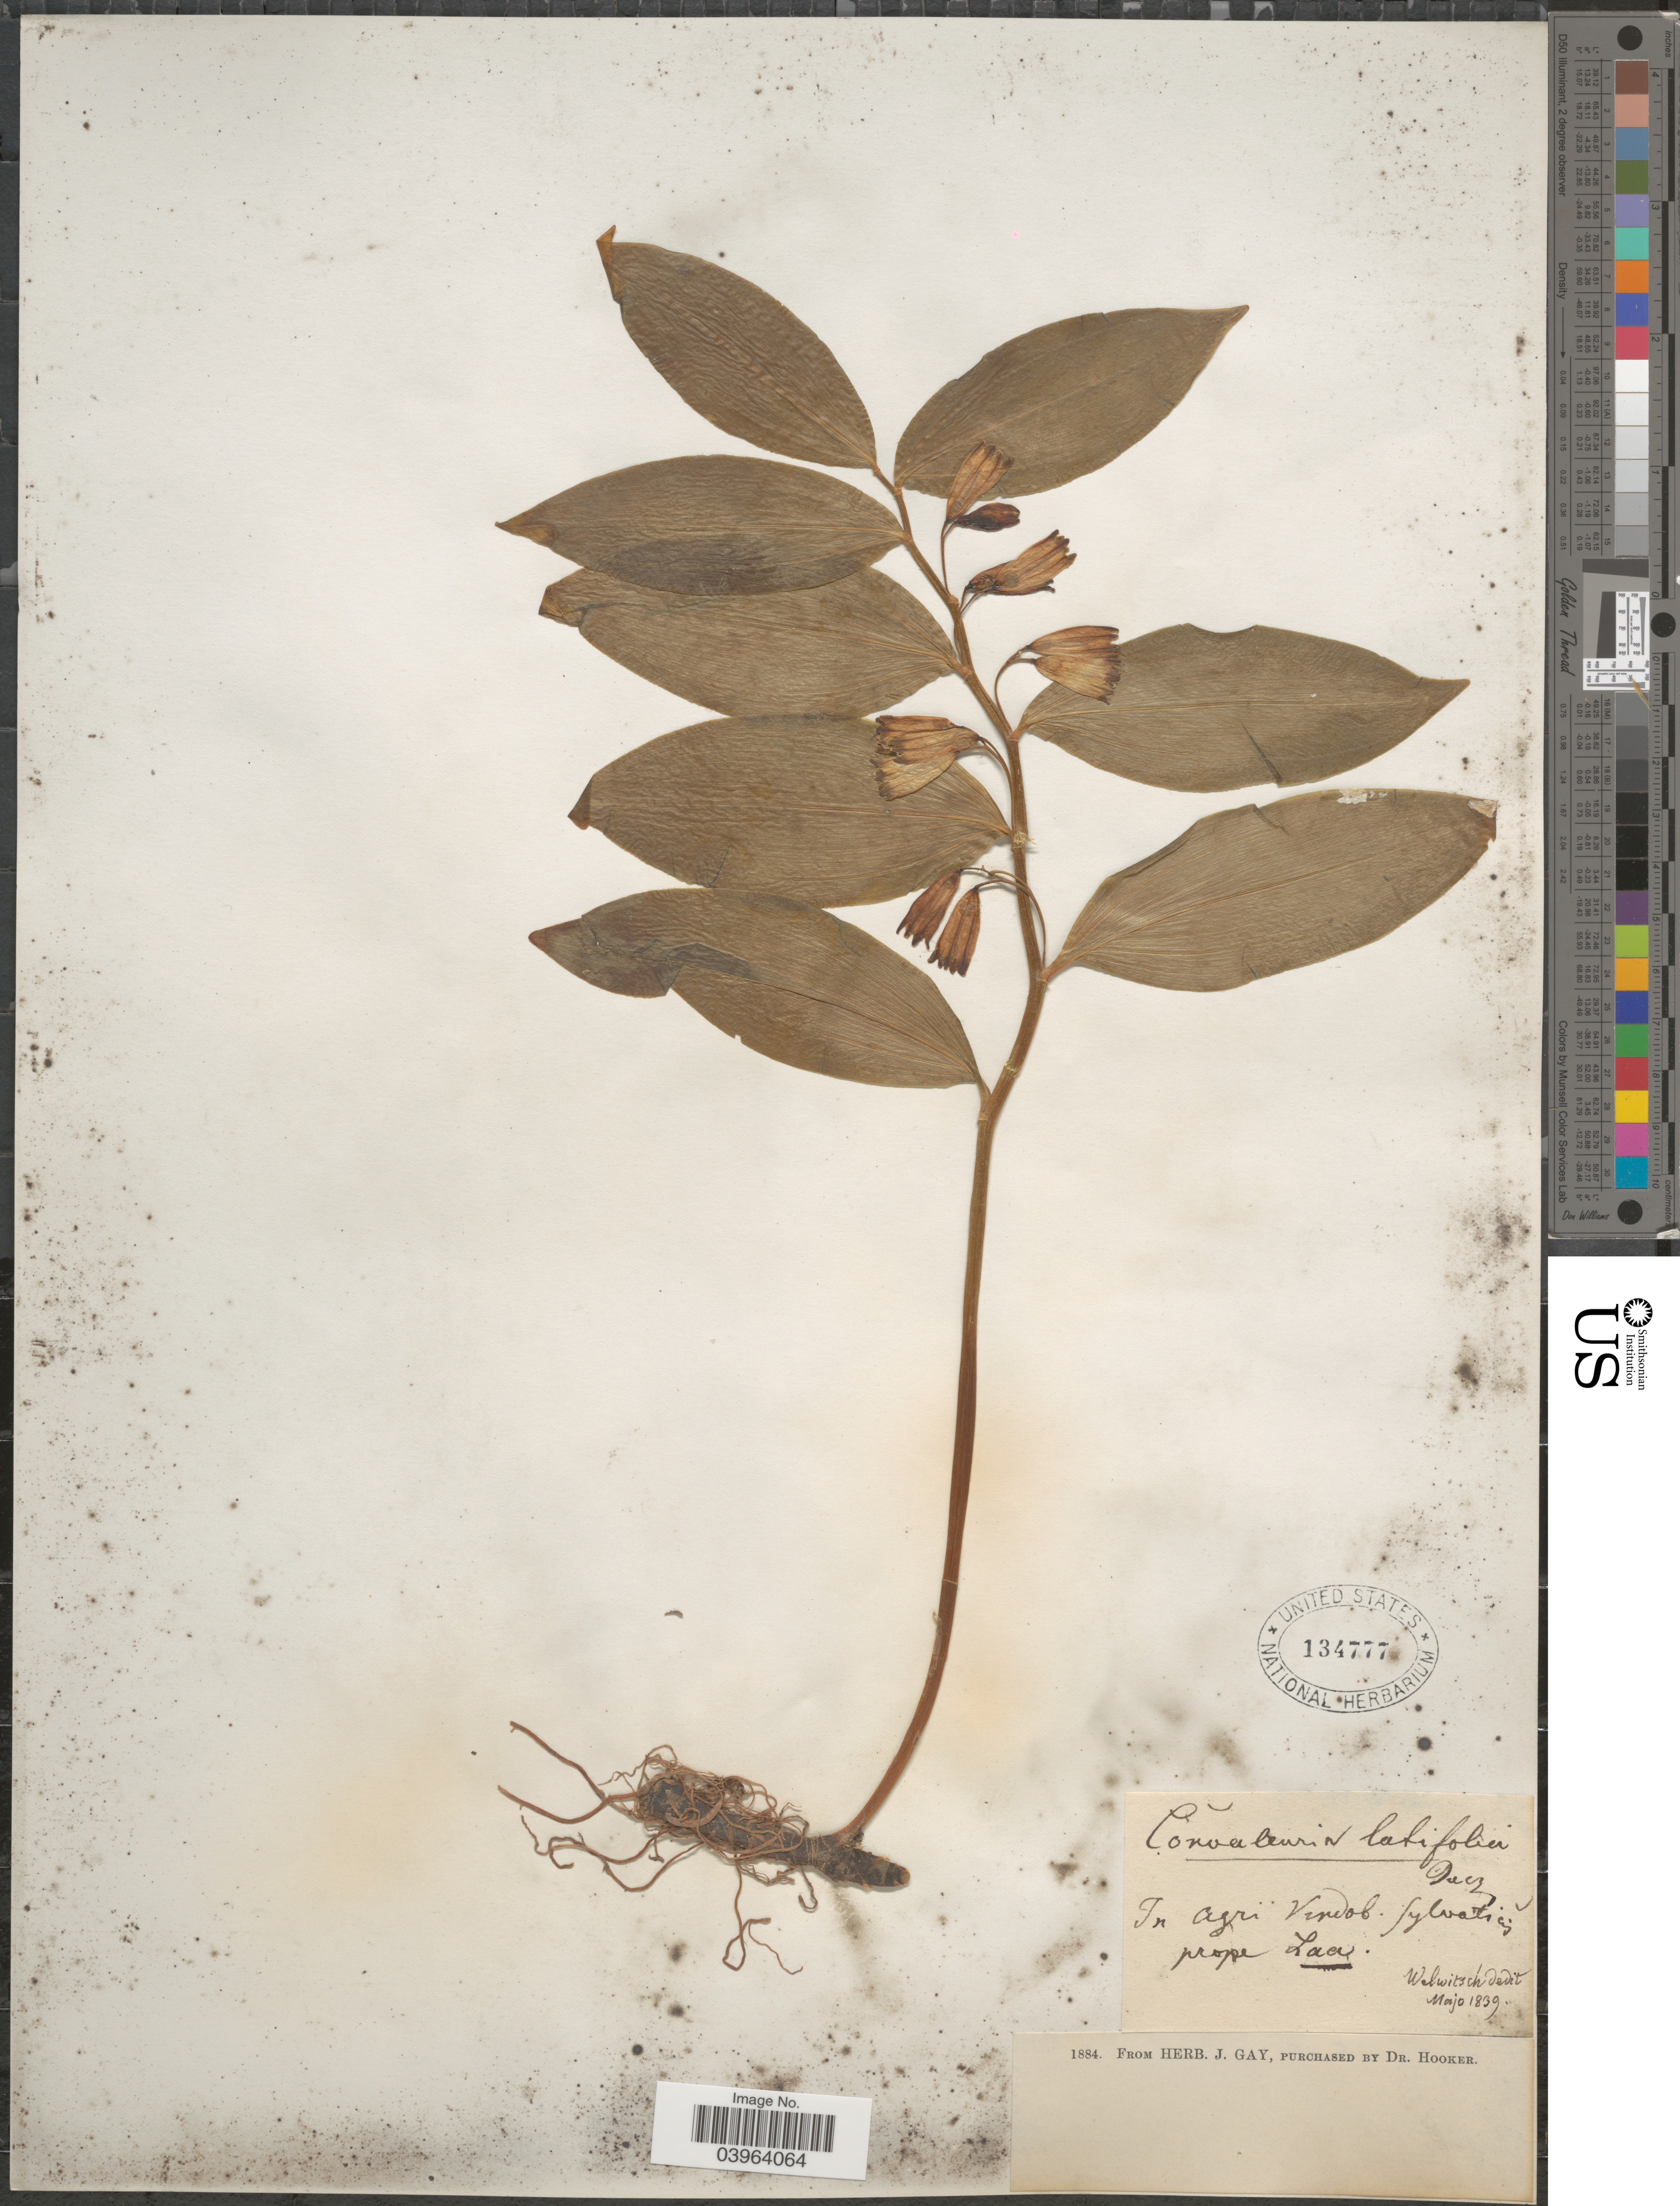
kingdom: Plantae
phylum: Tracheophyta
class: Liliopsida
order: Asparagales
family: Asparagaceae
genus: Polygonatum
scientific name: Polygonatum latifolium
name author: (Jacq.) Desf.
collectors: ex herb. J. Gay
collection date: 1884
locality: In agri Verdob sylvaticis prope Laa. [interpreted]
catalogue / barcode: US 134777